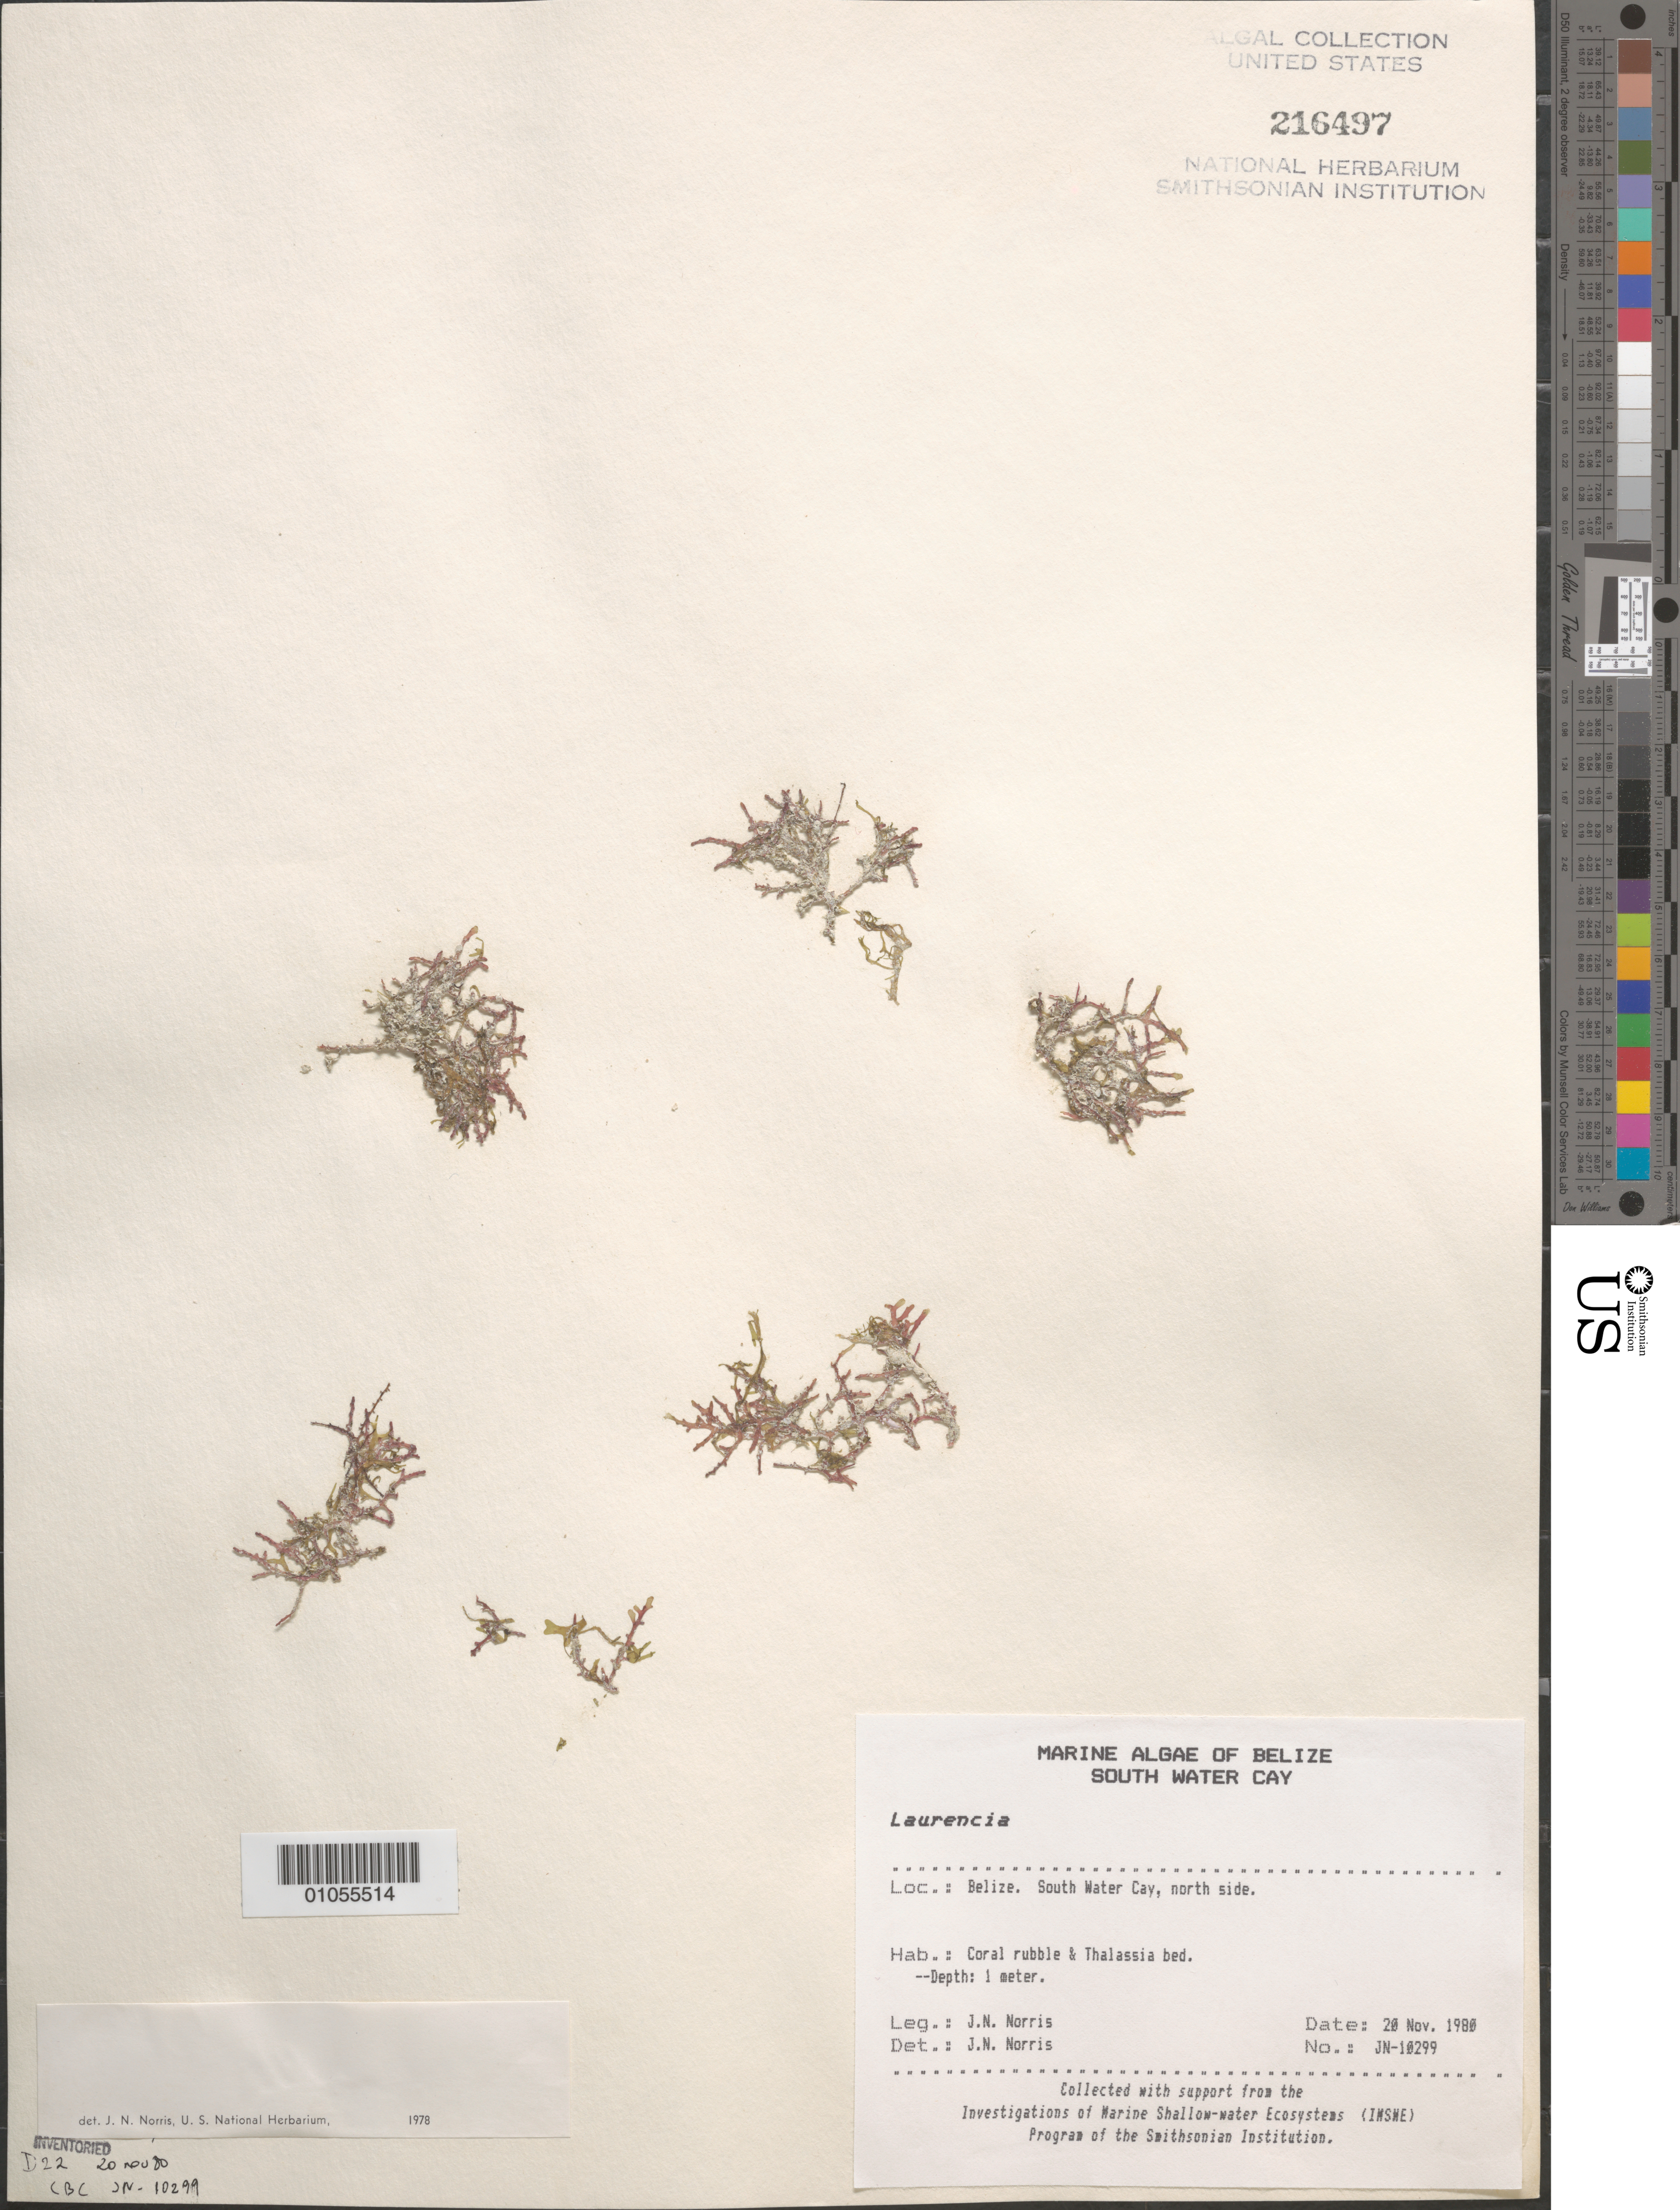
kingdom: Plantae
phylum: Rhodophyta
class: Florideophyceae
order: Ceramiales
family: Rhodomelaceae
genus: Laurencia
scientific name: Laurencia sp.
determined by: Norris, James N.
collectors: J. N. Norris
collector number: JN-10299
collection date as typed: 20 Nov 1980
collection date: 1980-11-20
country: Belize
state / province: Stann Creek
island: South Water Cay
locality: North side of the cay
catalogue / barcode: US 216497